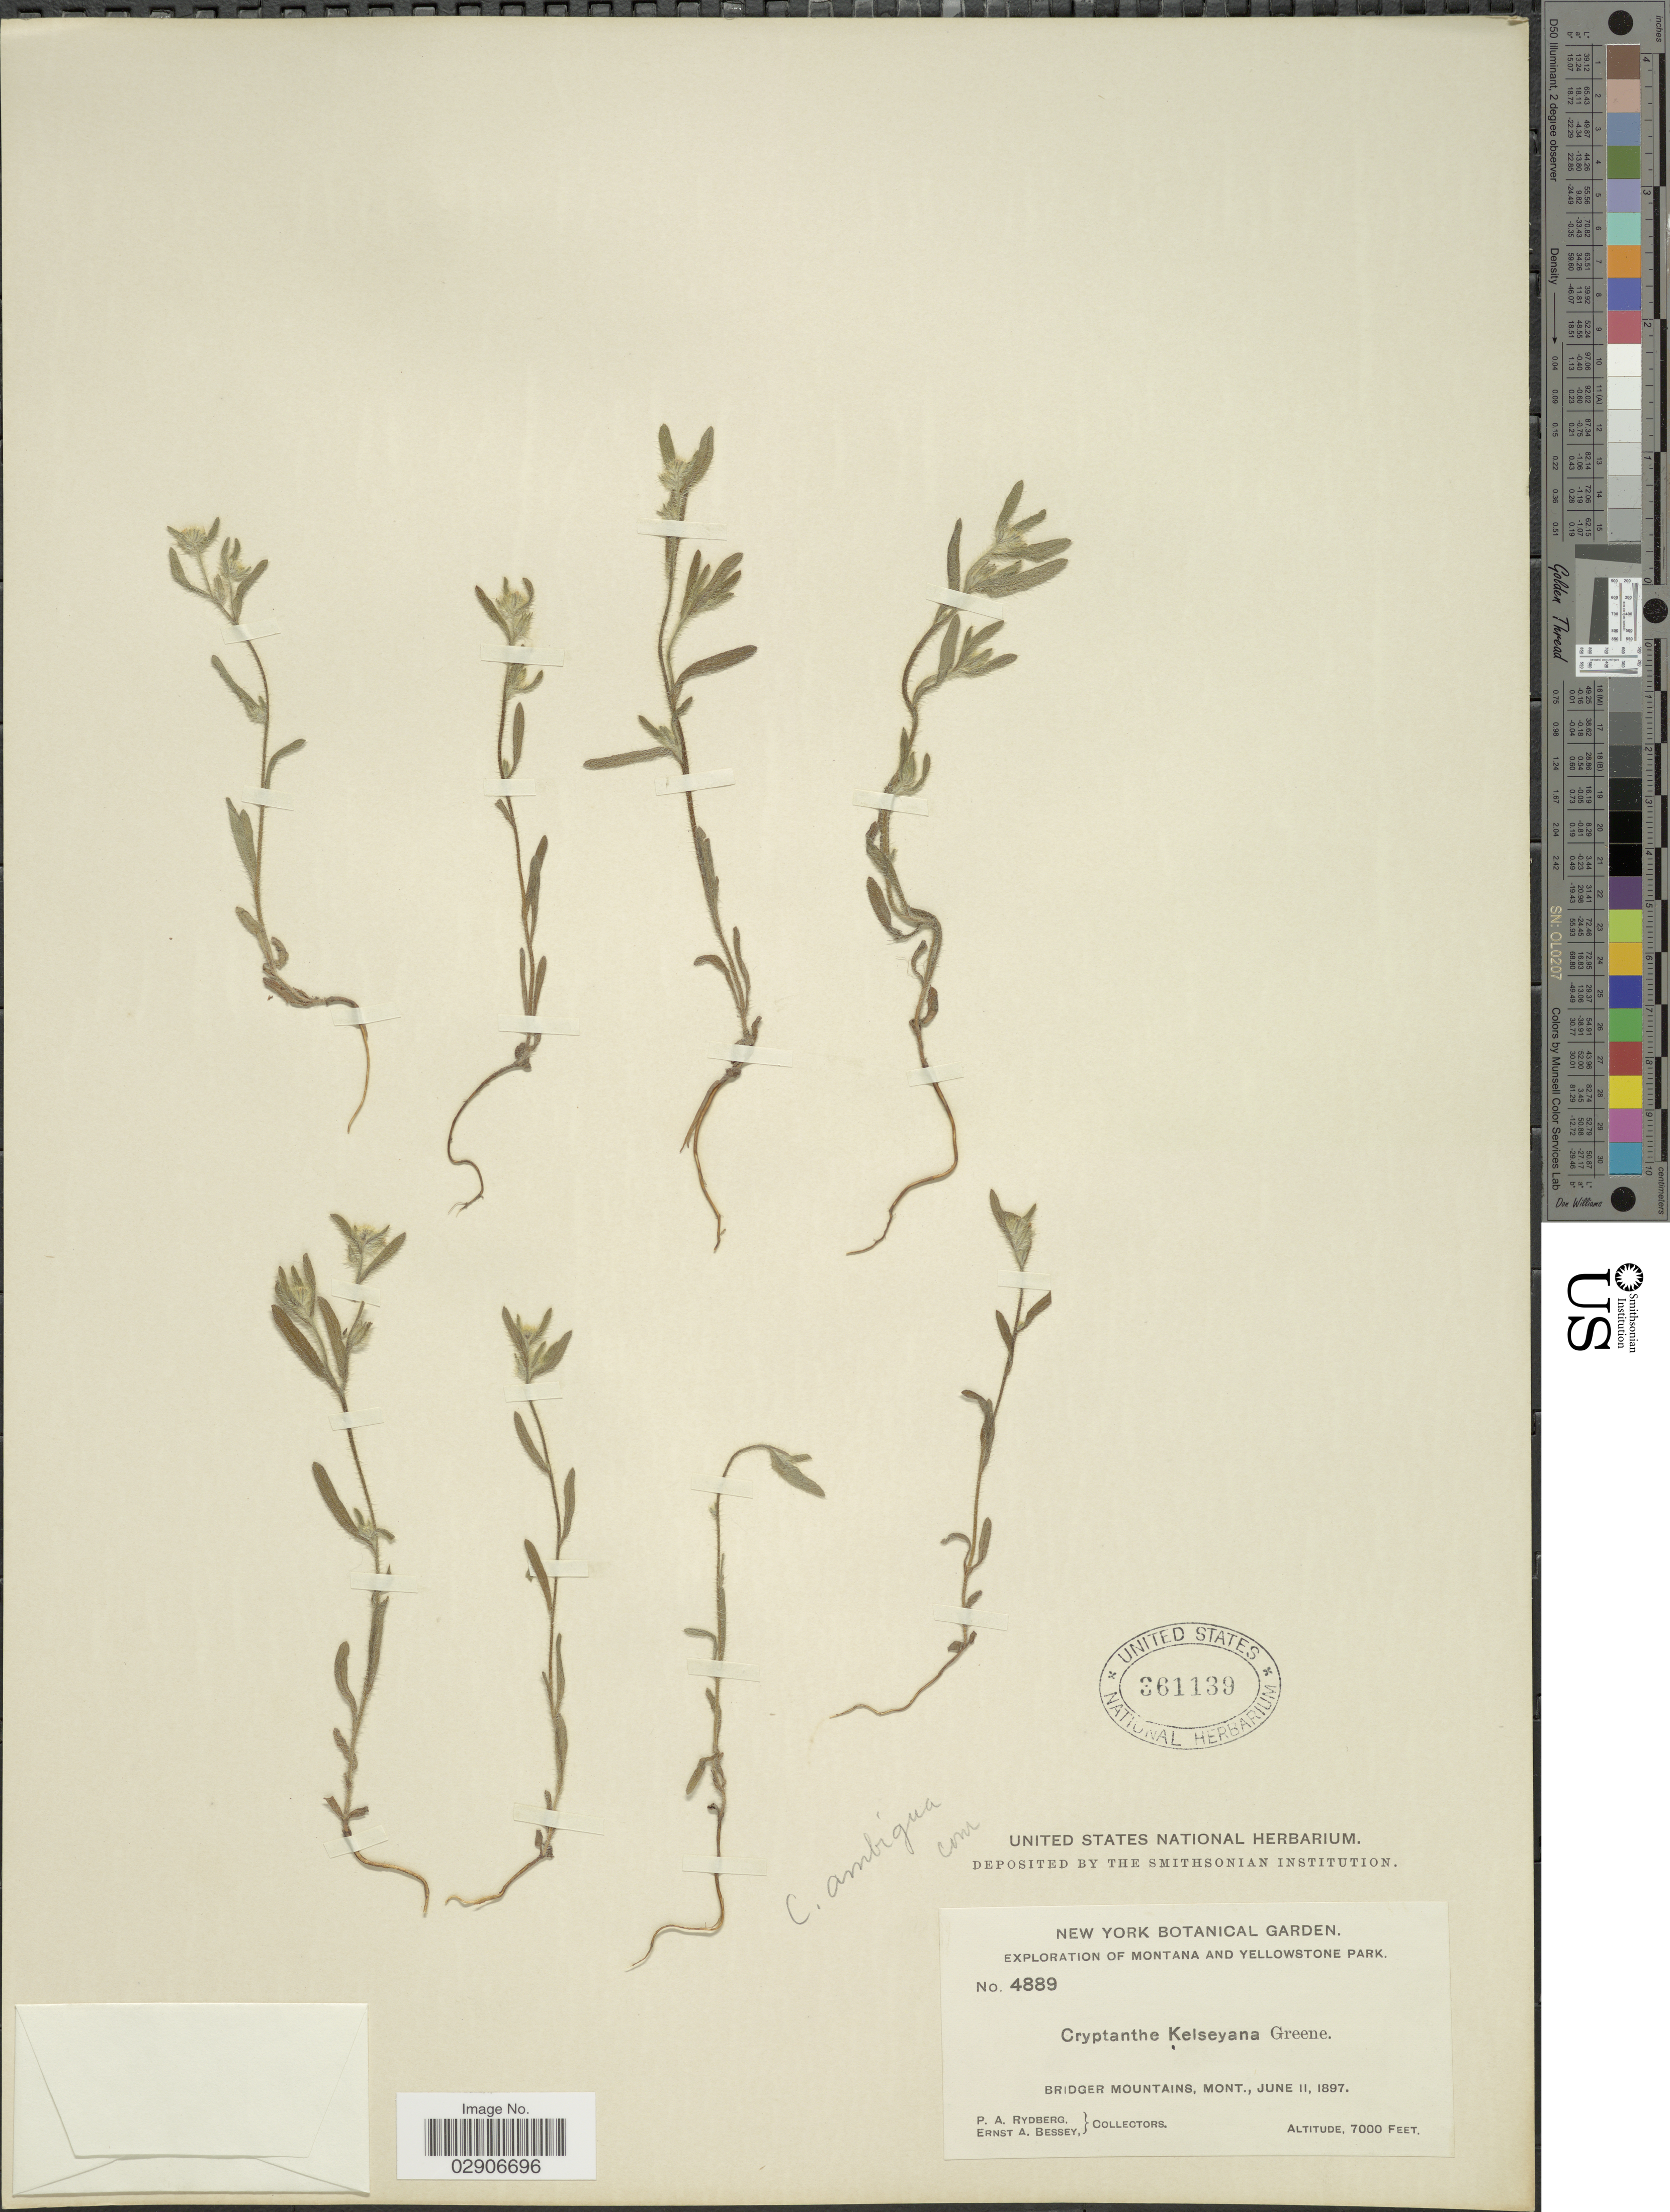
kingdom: Plantae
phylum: Tracheophyta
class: Magnoliopsida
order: Boraginales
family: Boraginaceae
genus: Cryptantha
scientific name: Cryptantha ambigua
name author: (A. Gray) Greene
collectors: P. A. Rydberg & E. A. Bessey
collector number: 4889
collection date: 1897-06-11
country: United States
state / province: Montana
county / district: Gallatin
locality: Bridger Mountains, Mont. Montana and Yellowstone Park.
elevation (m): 2134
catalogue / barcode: US 361139